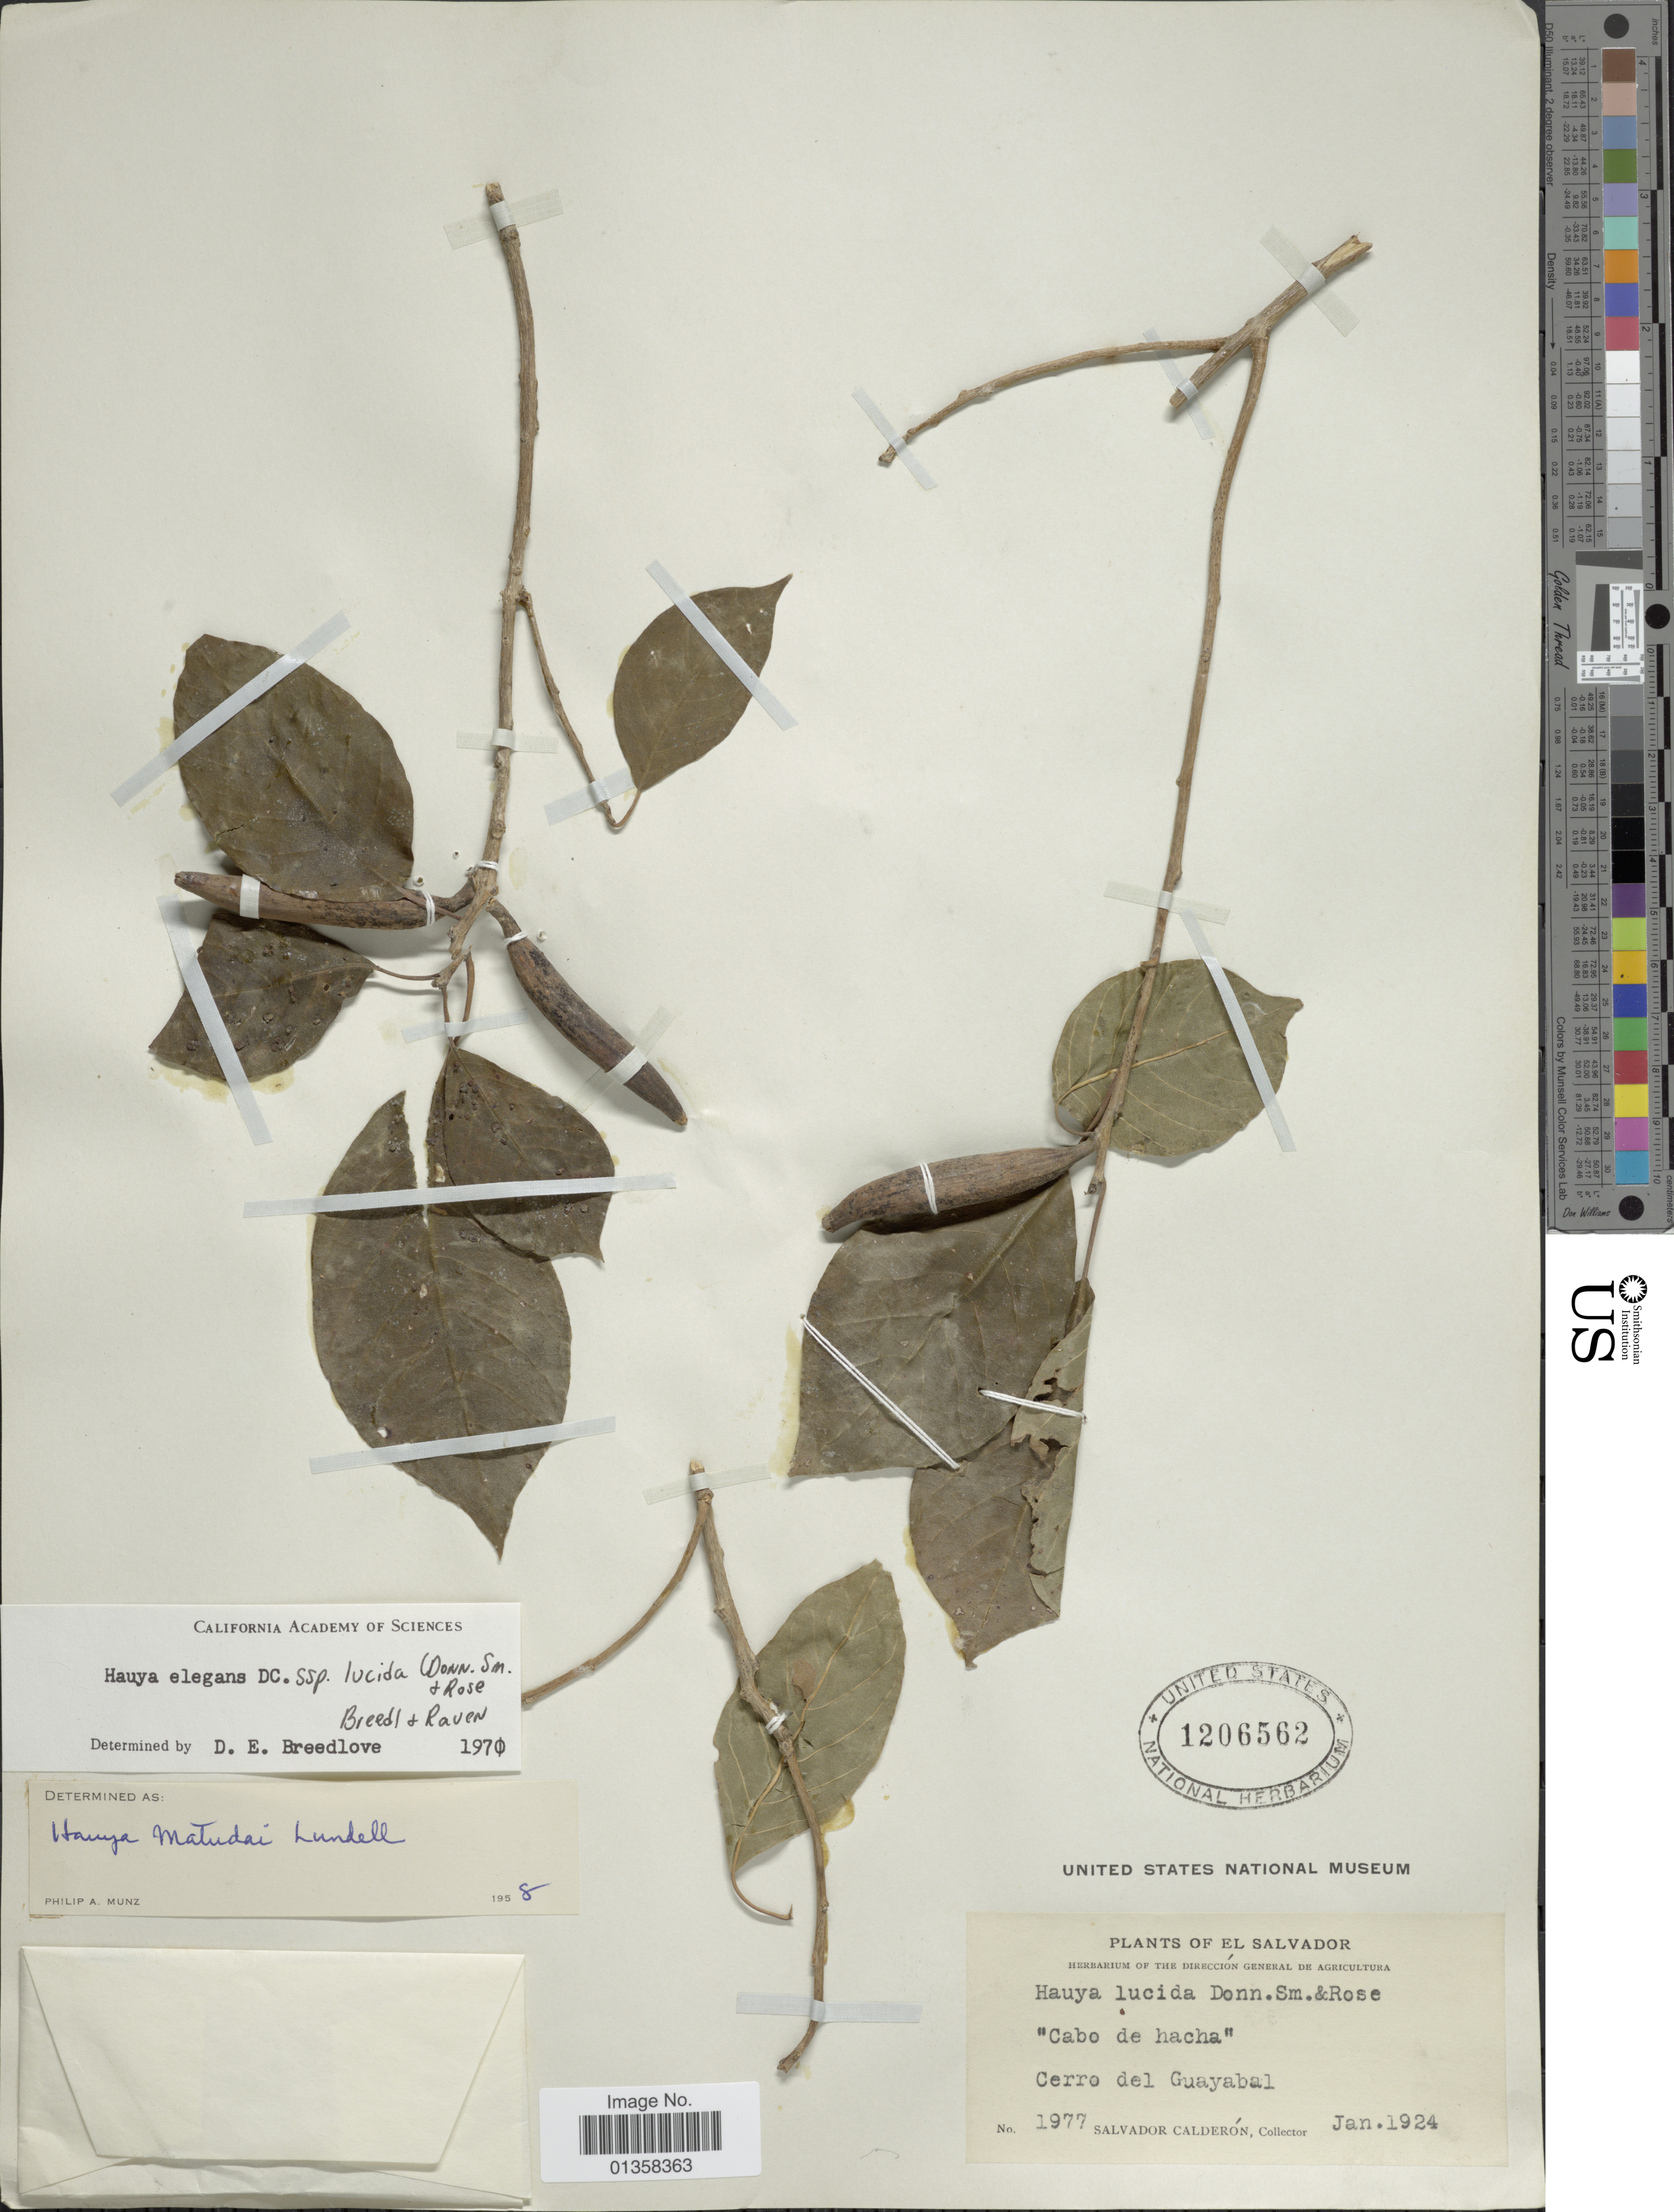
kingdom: Plantae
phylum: Tracheophyta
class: Magnoliopsida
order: Myrtales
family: Onagraceae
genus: Hauya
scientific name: Hauya elegans subsp. lucida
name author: (Donn. Sm. & Rose) P.H. Raven & Breedlove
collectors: S. Calderón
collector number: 1977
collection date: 1924-01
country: El Salvador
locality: Cerro del Guayabal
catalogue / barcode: US 1206562